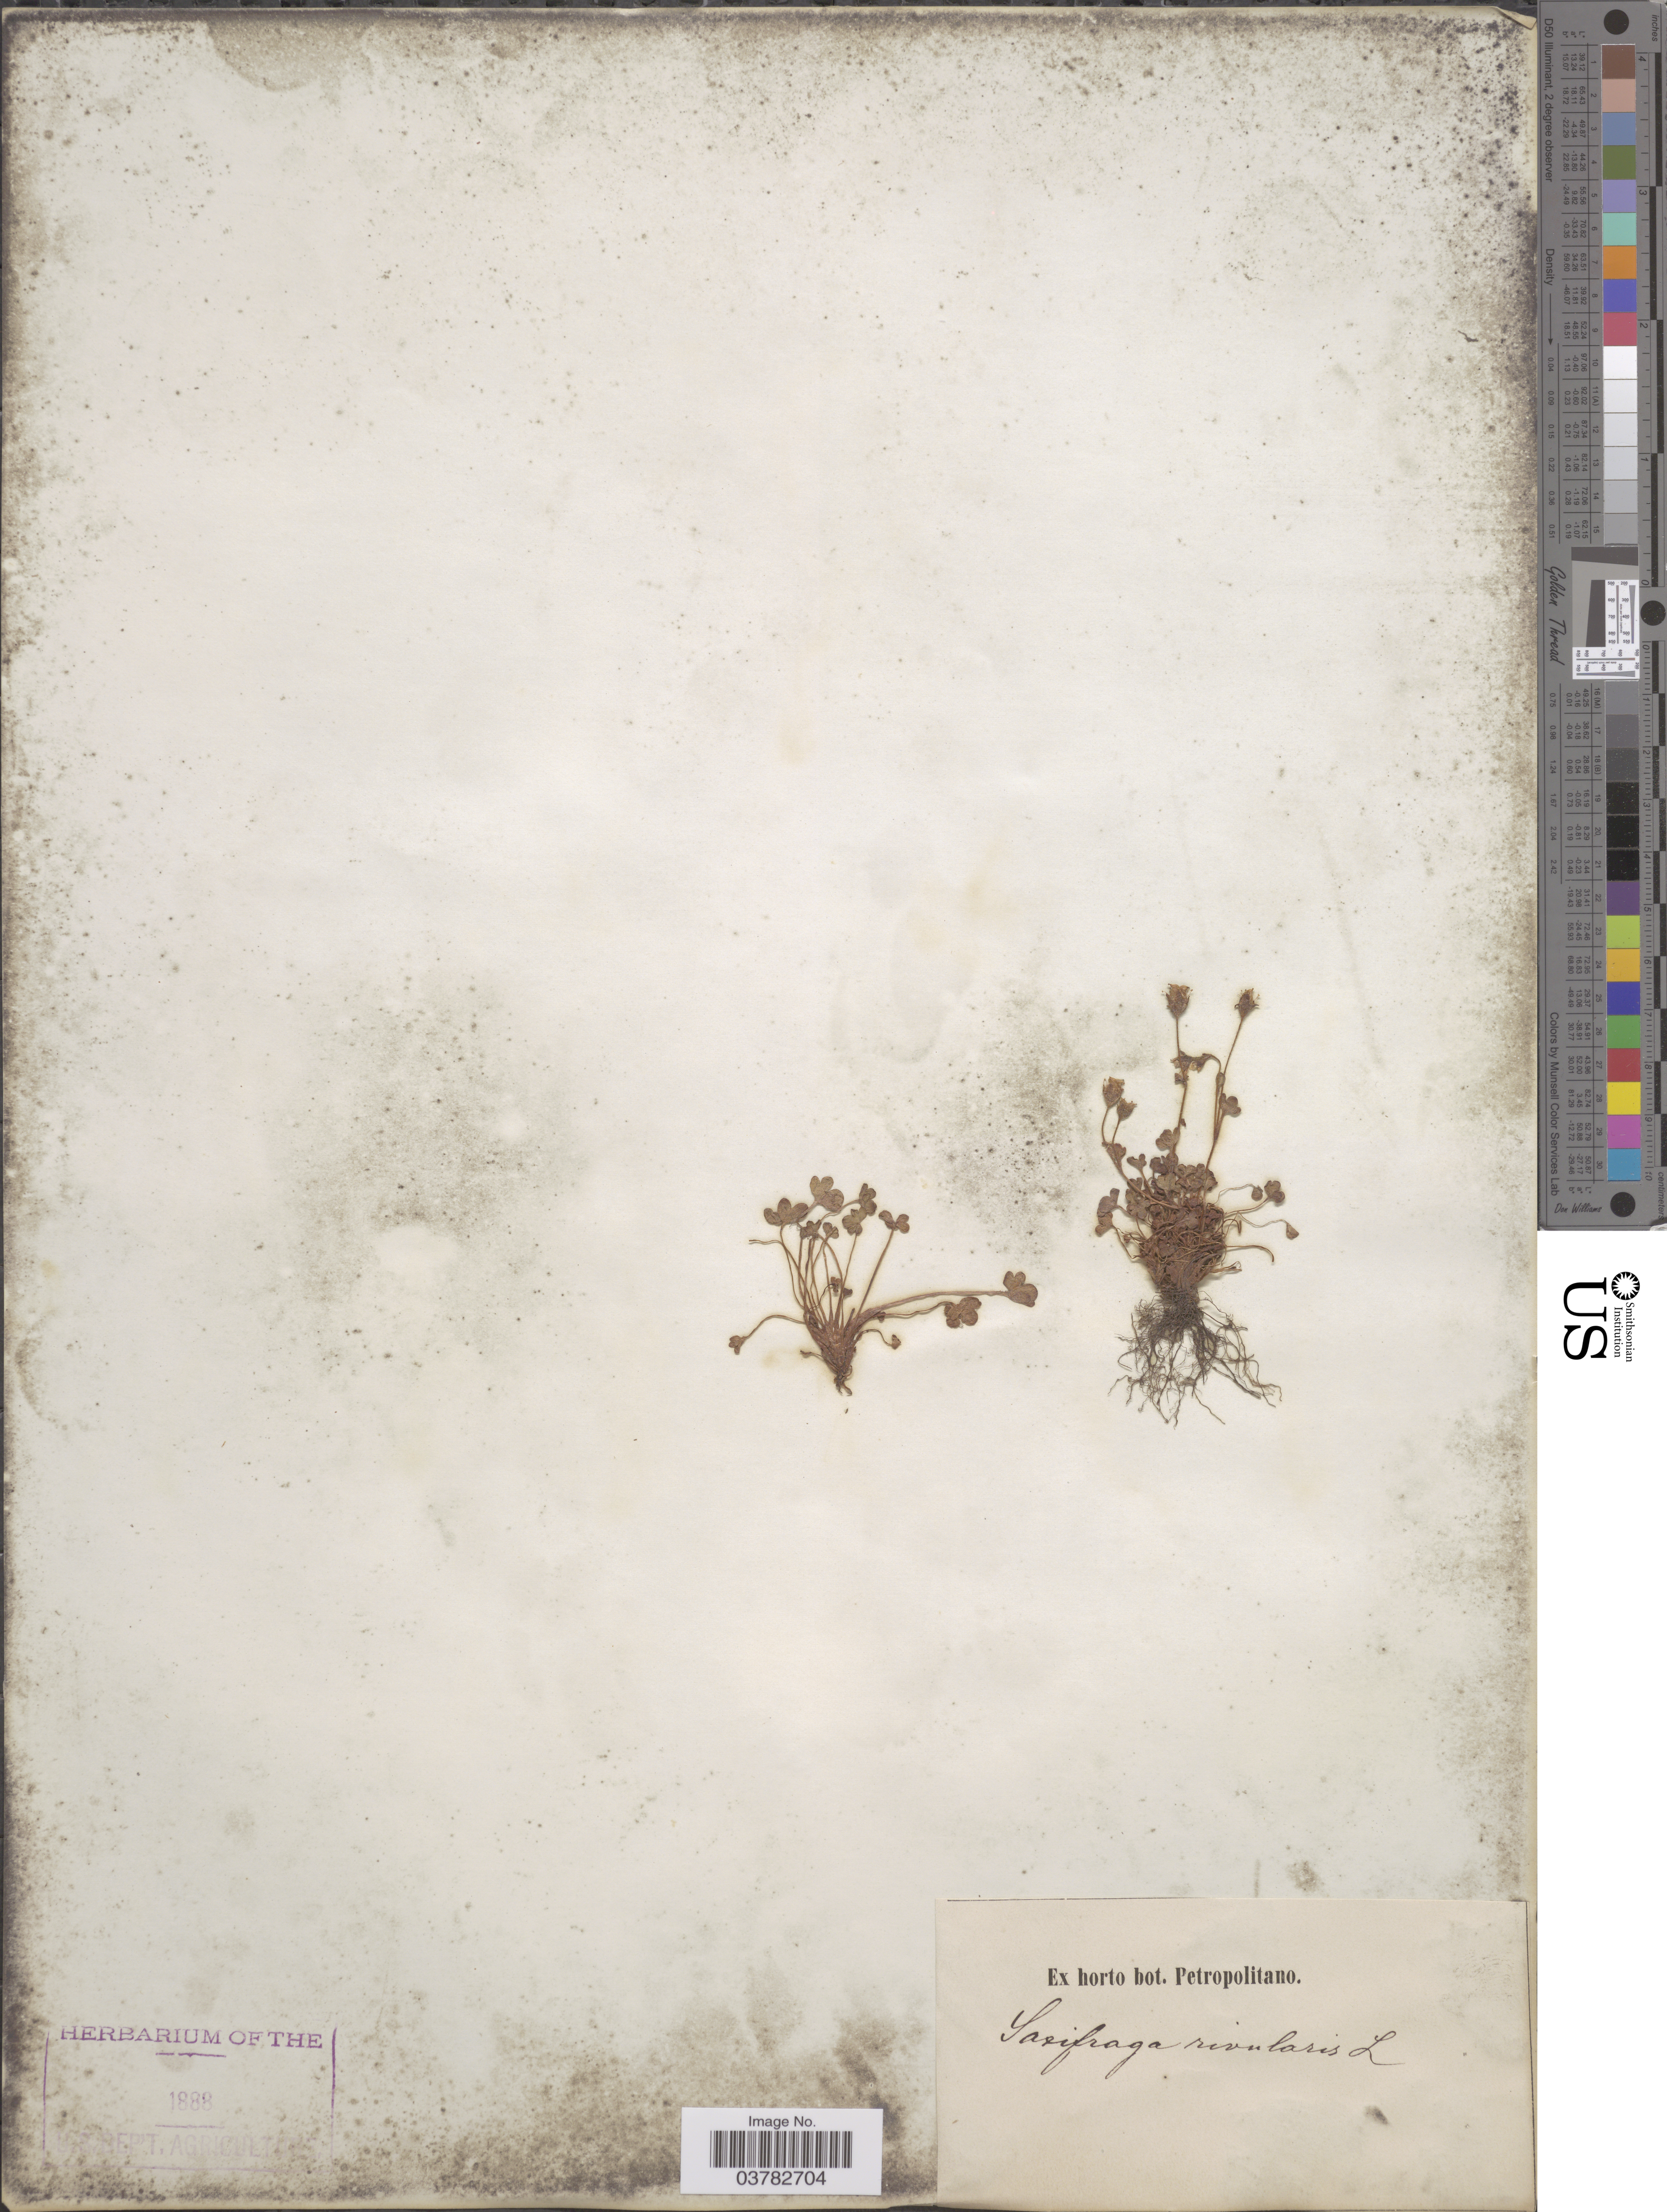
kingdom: Plantae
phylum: Tracheophyta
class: Magnoliopsida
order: Saxifragales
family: Saxifragaceae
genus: Saxifraga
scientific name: Saxifraga rivularis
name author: L.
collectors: ex Horto Bot. Petropolitano